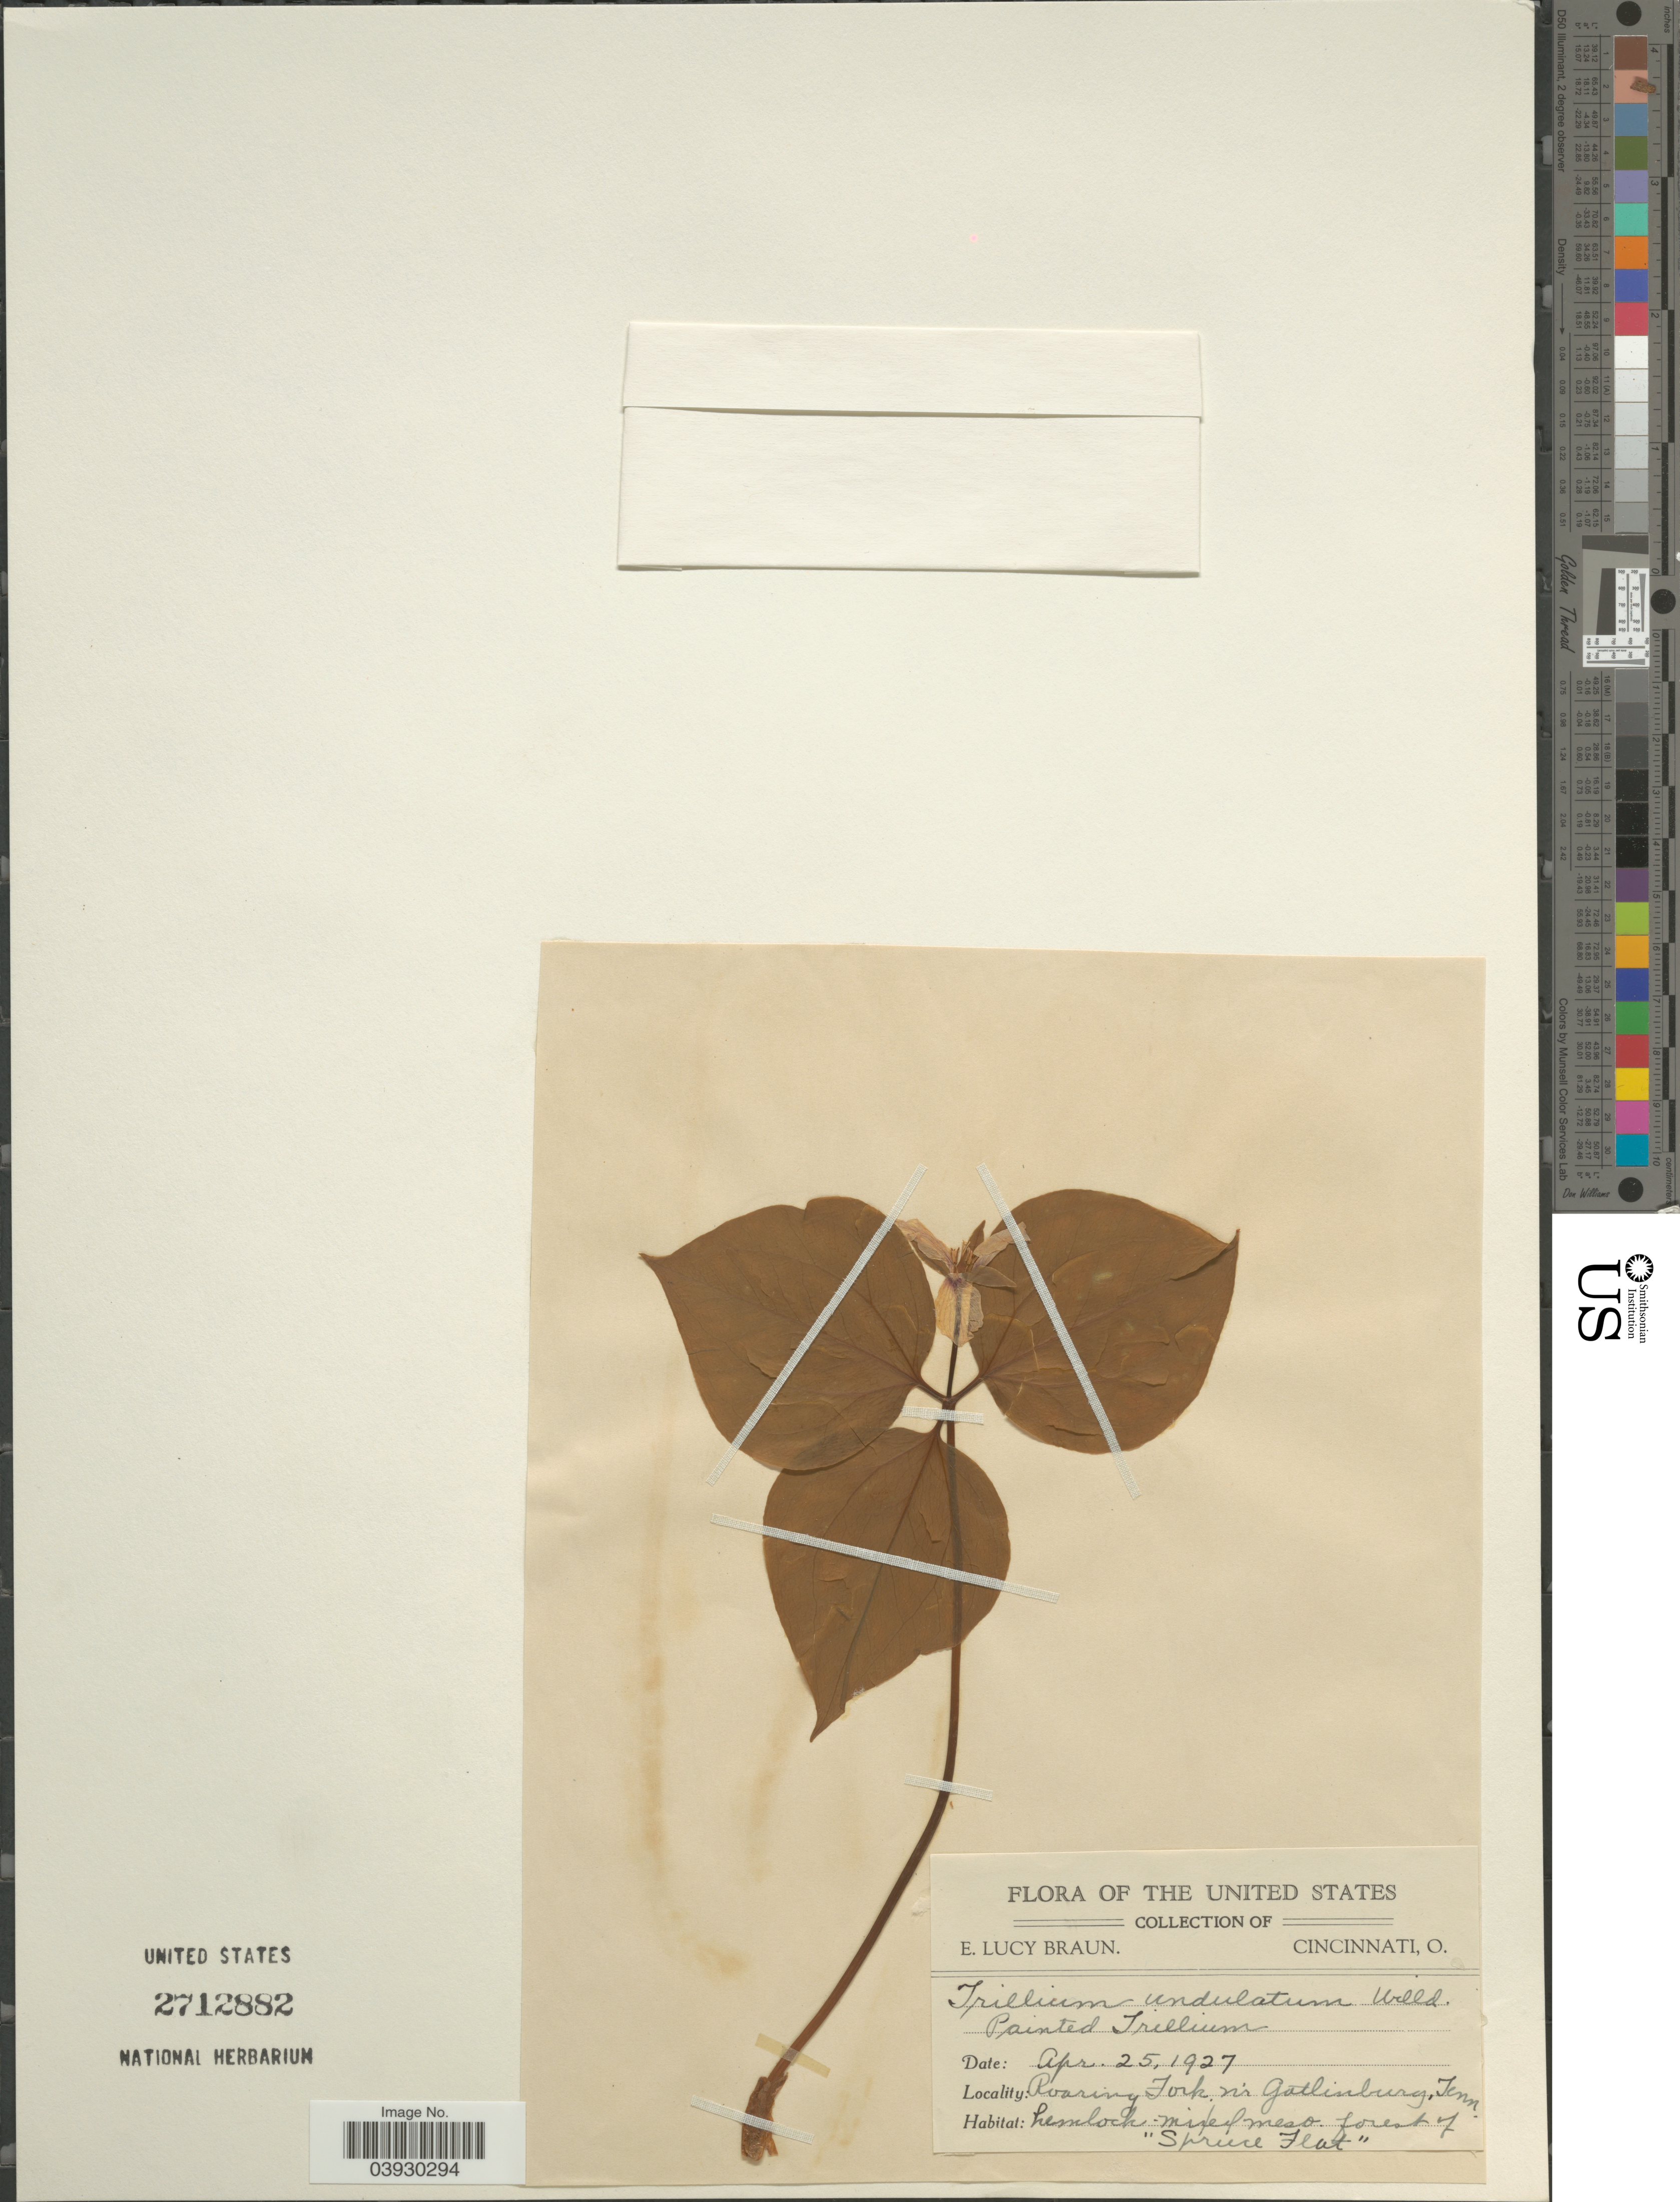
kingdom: Plantae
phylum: Tracheophyta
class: Liliopsida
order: Liliales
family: Melanthiaceae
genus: Trillium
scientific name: Trillium undulatum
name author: Willd.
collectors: E. L. Braun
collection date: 1927-04-25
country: United States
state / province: Tennessee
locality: Roaring Fork nr Gatlinburg.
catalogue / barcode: US 2712882